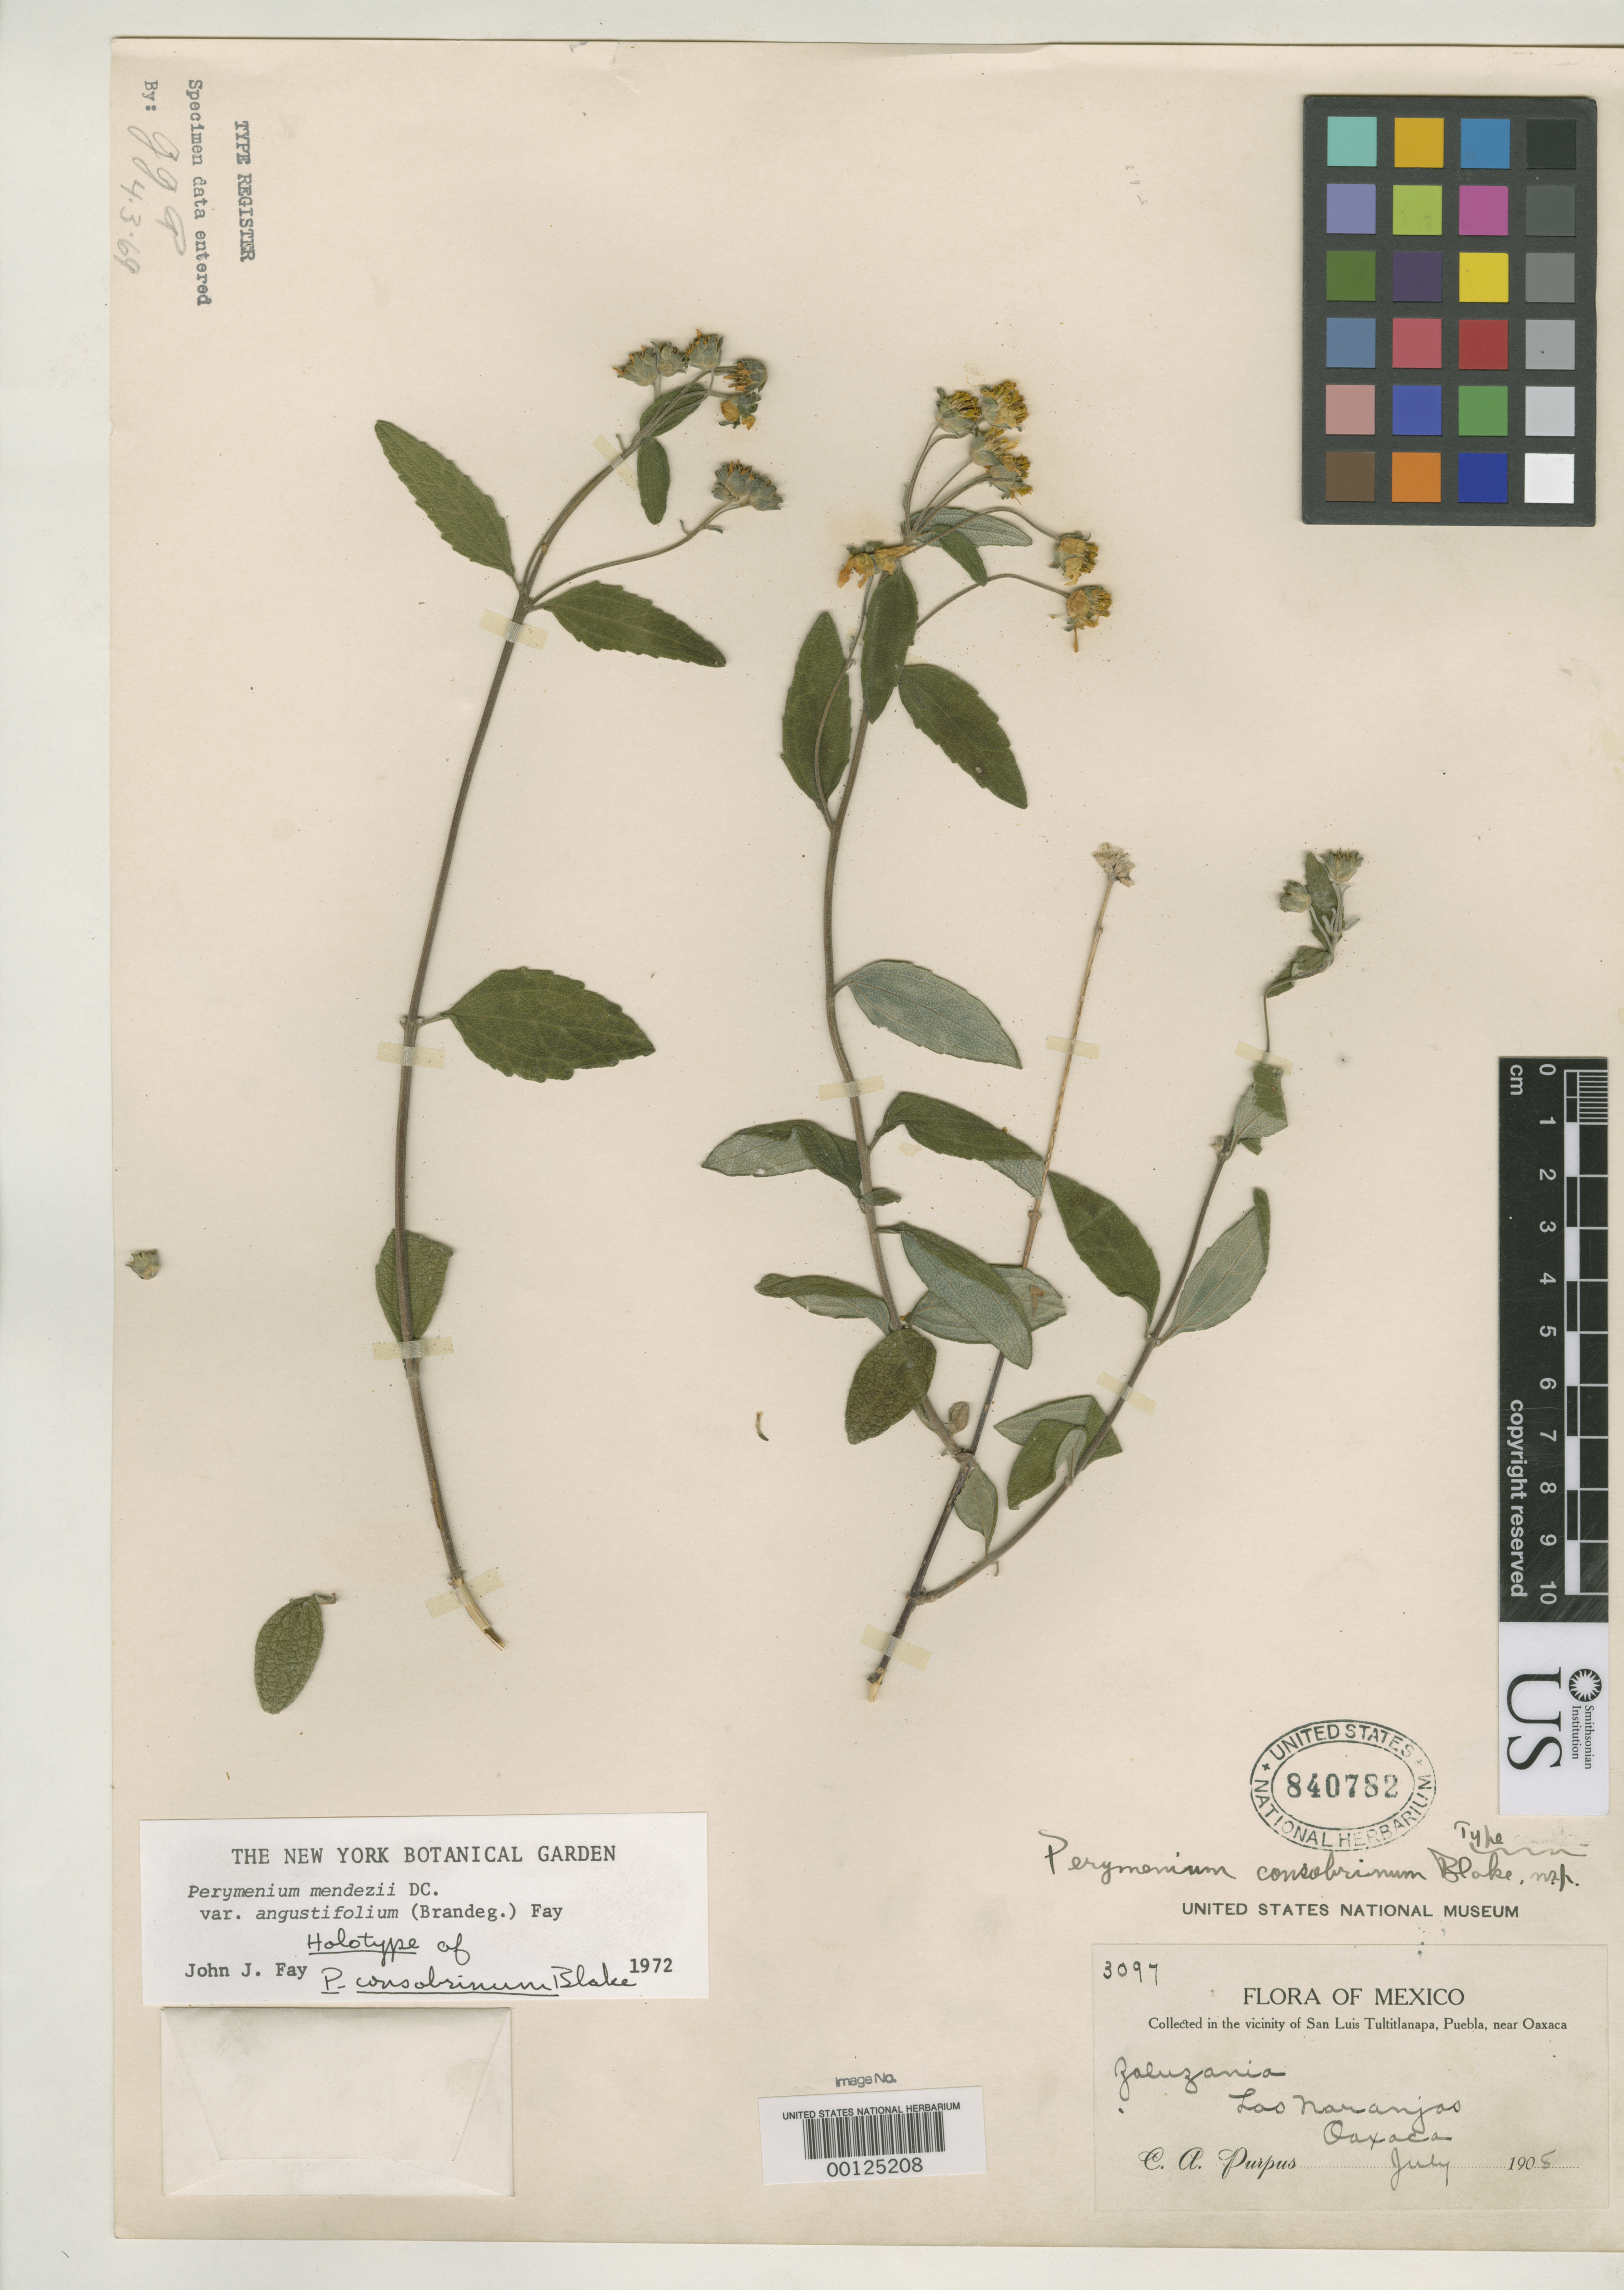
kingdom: Plantae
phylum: Tracheophyta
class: Magnoliopsida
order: Asterales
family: Asteraceae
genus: Perymenium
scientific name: Perymenium consobrinum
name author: S.F. Blake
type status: Holotype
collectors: C. A. Purpus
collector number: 3097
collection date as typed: Jul 1908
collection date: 1908-07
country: Mexico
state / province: Oaxaca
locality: Los Maranjos.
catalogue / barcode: US 840782